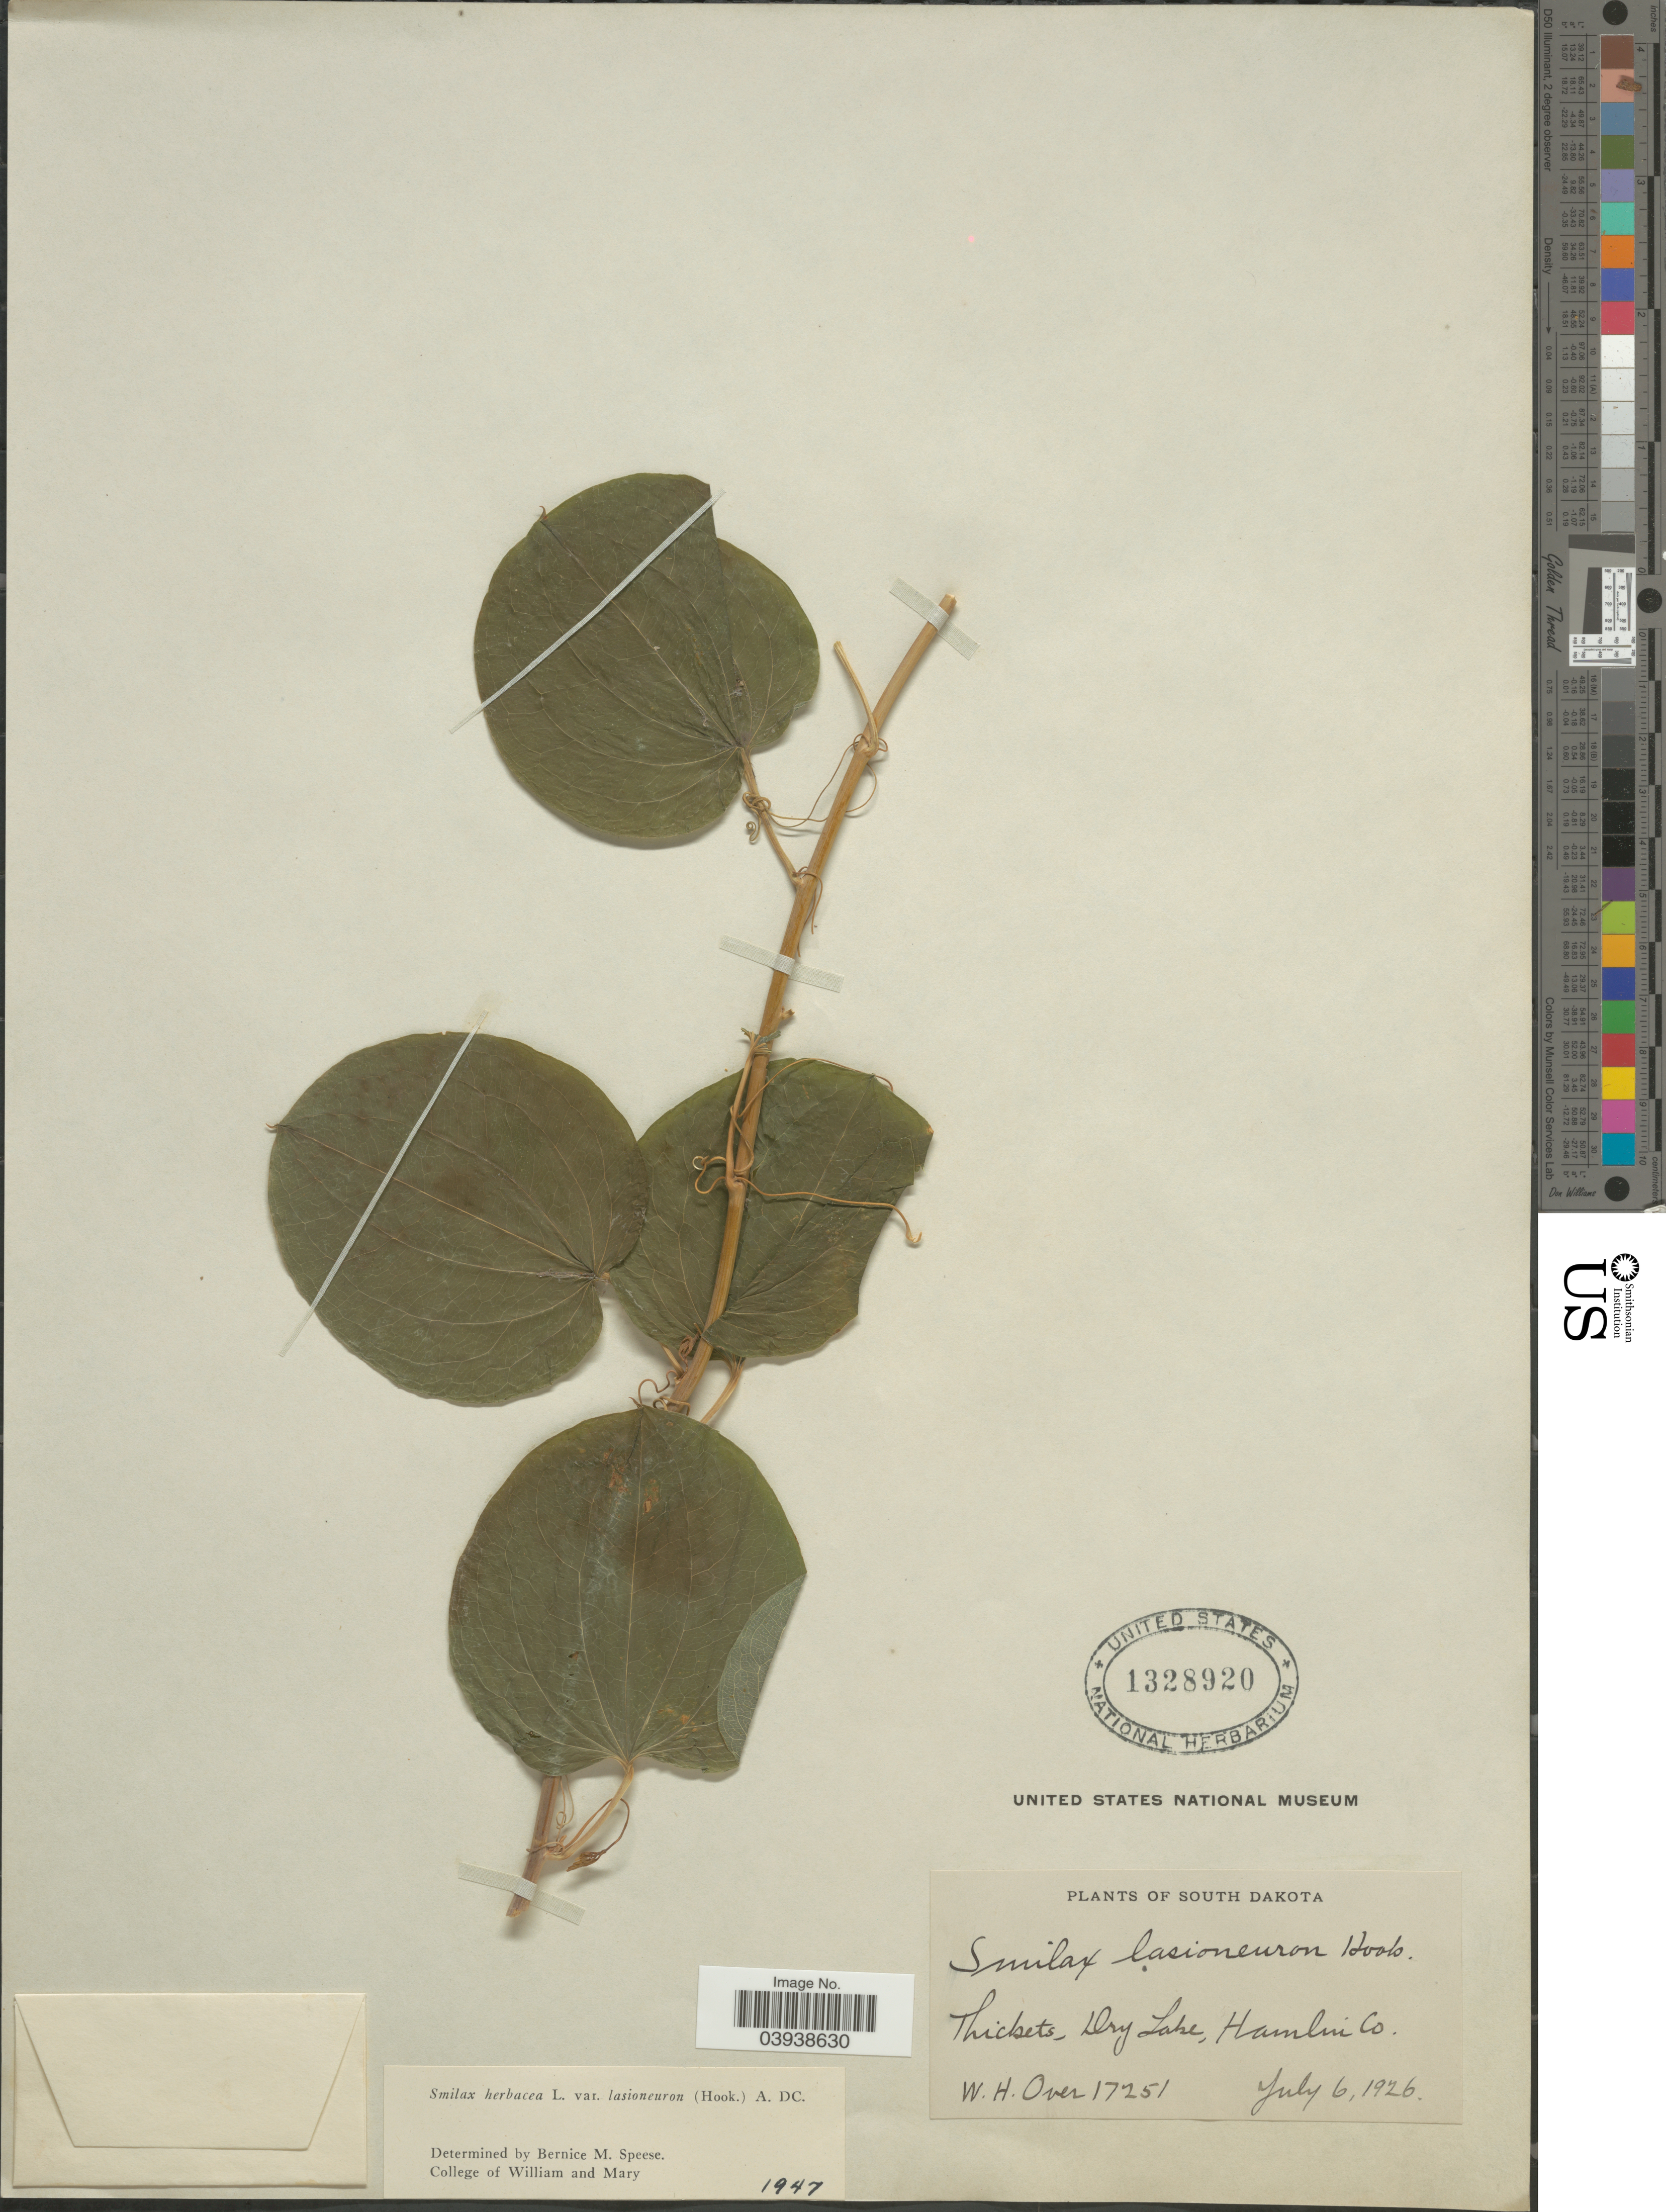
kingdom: Plantae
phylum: Tracheophyta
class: Liliopsida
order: Liliales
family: Smilacaceae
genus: Smilax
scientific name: Smilax herbacea var. lasioneuron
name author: (Hook.) A. DC.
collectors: W. Over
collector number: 17251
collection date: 1926-07-06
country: United States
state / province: South Dakota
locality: Dry Lake, Hamlin Co.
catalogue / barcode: US 1328920